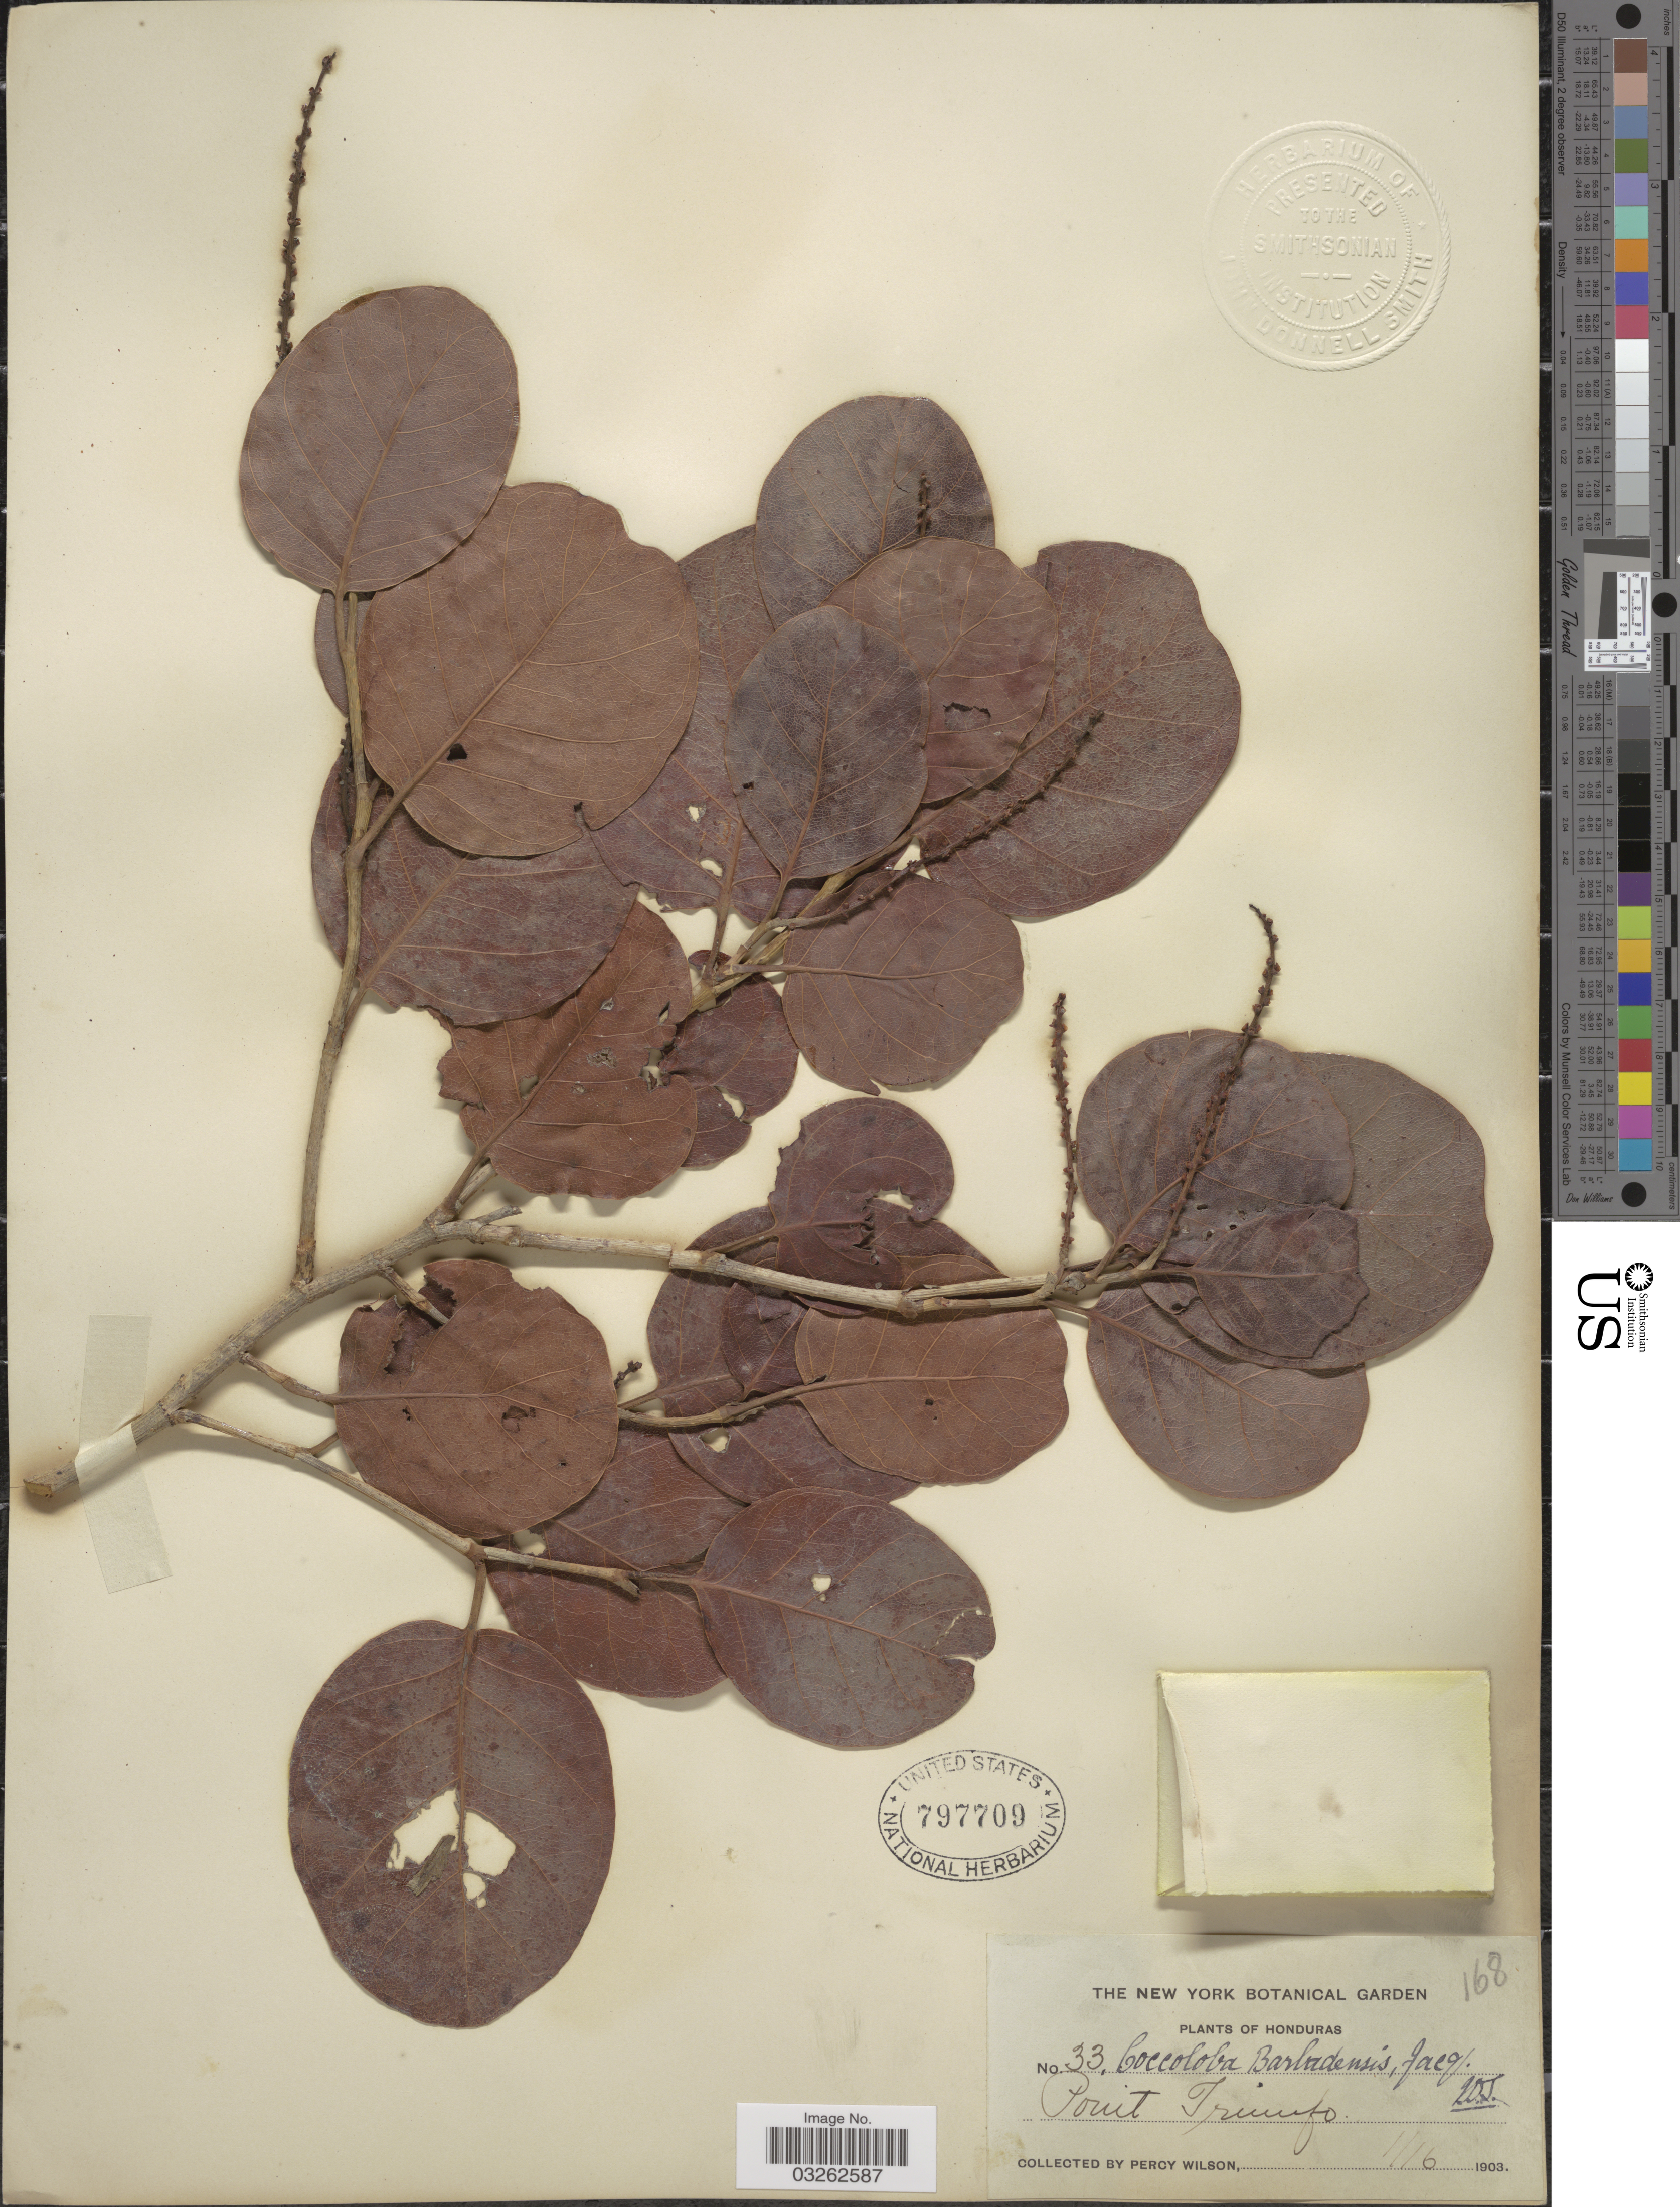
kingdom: Plantae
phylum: Tracheophyta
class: Magnoliopsida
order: Caryophyllales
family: Polygonaceae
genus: Coccoloba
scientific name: Coccoloba barbadensis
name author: Jacq.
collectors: P. Wilson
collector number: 33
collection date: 1903-01-16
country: Honduras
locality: Point Triunfo.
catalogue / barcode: US 797709